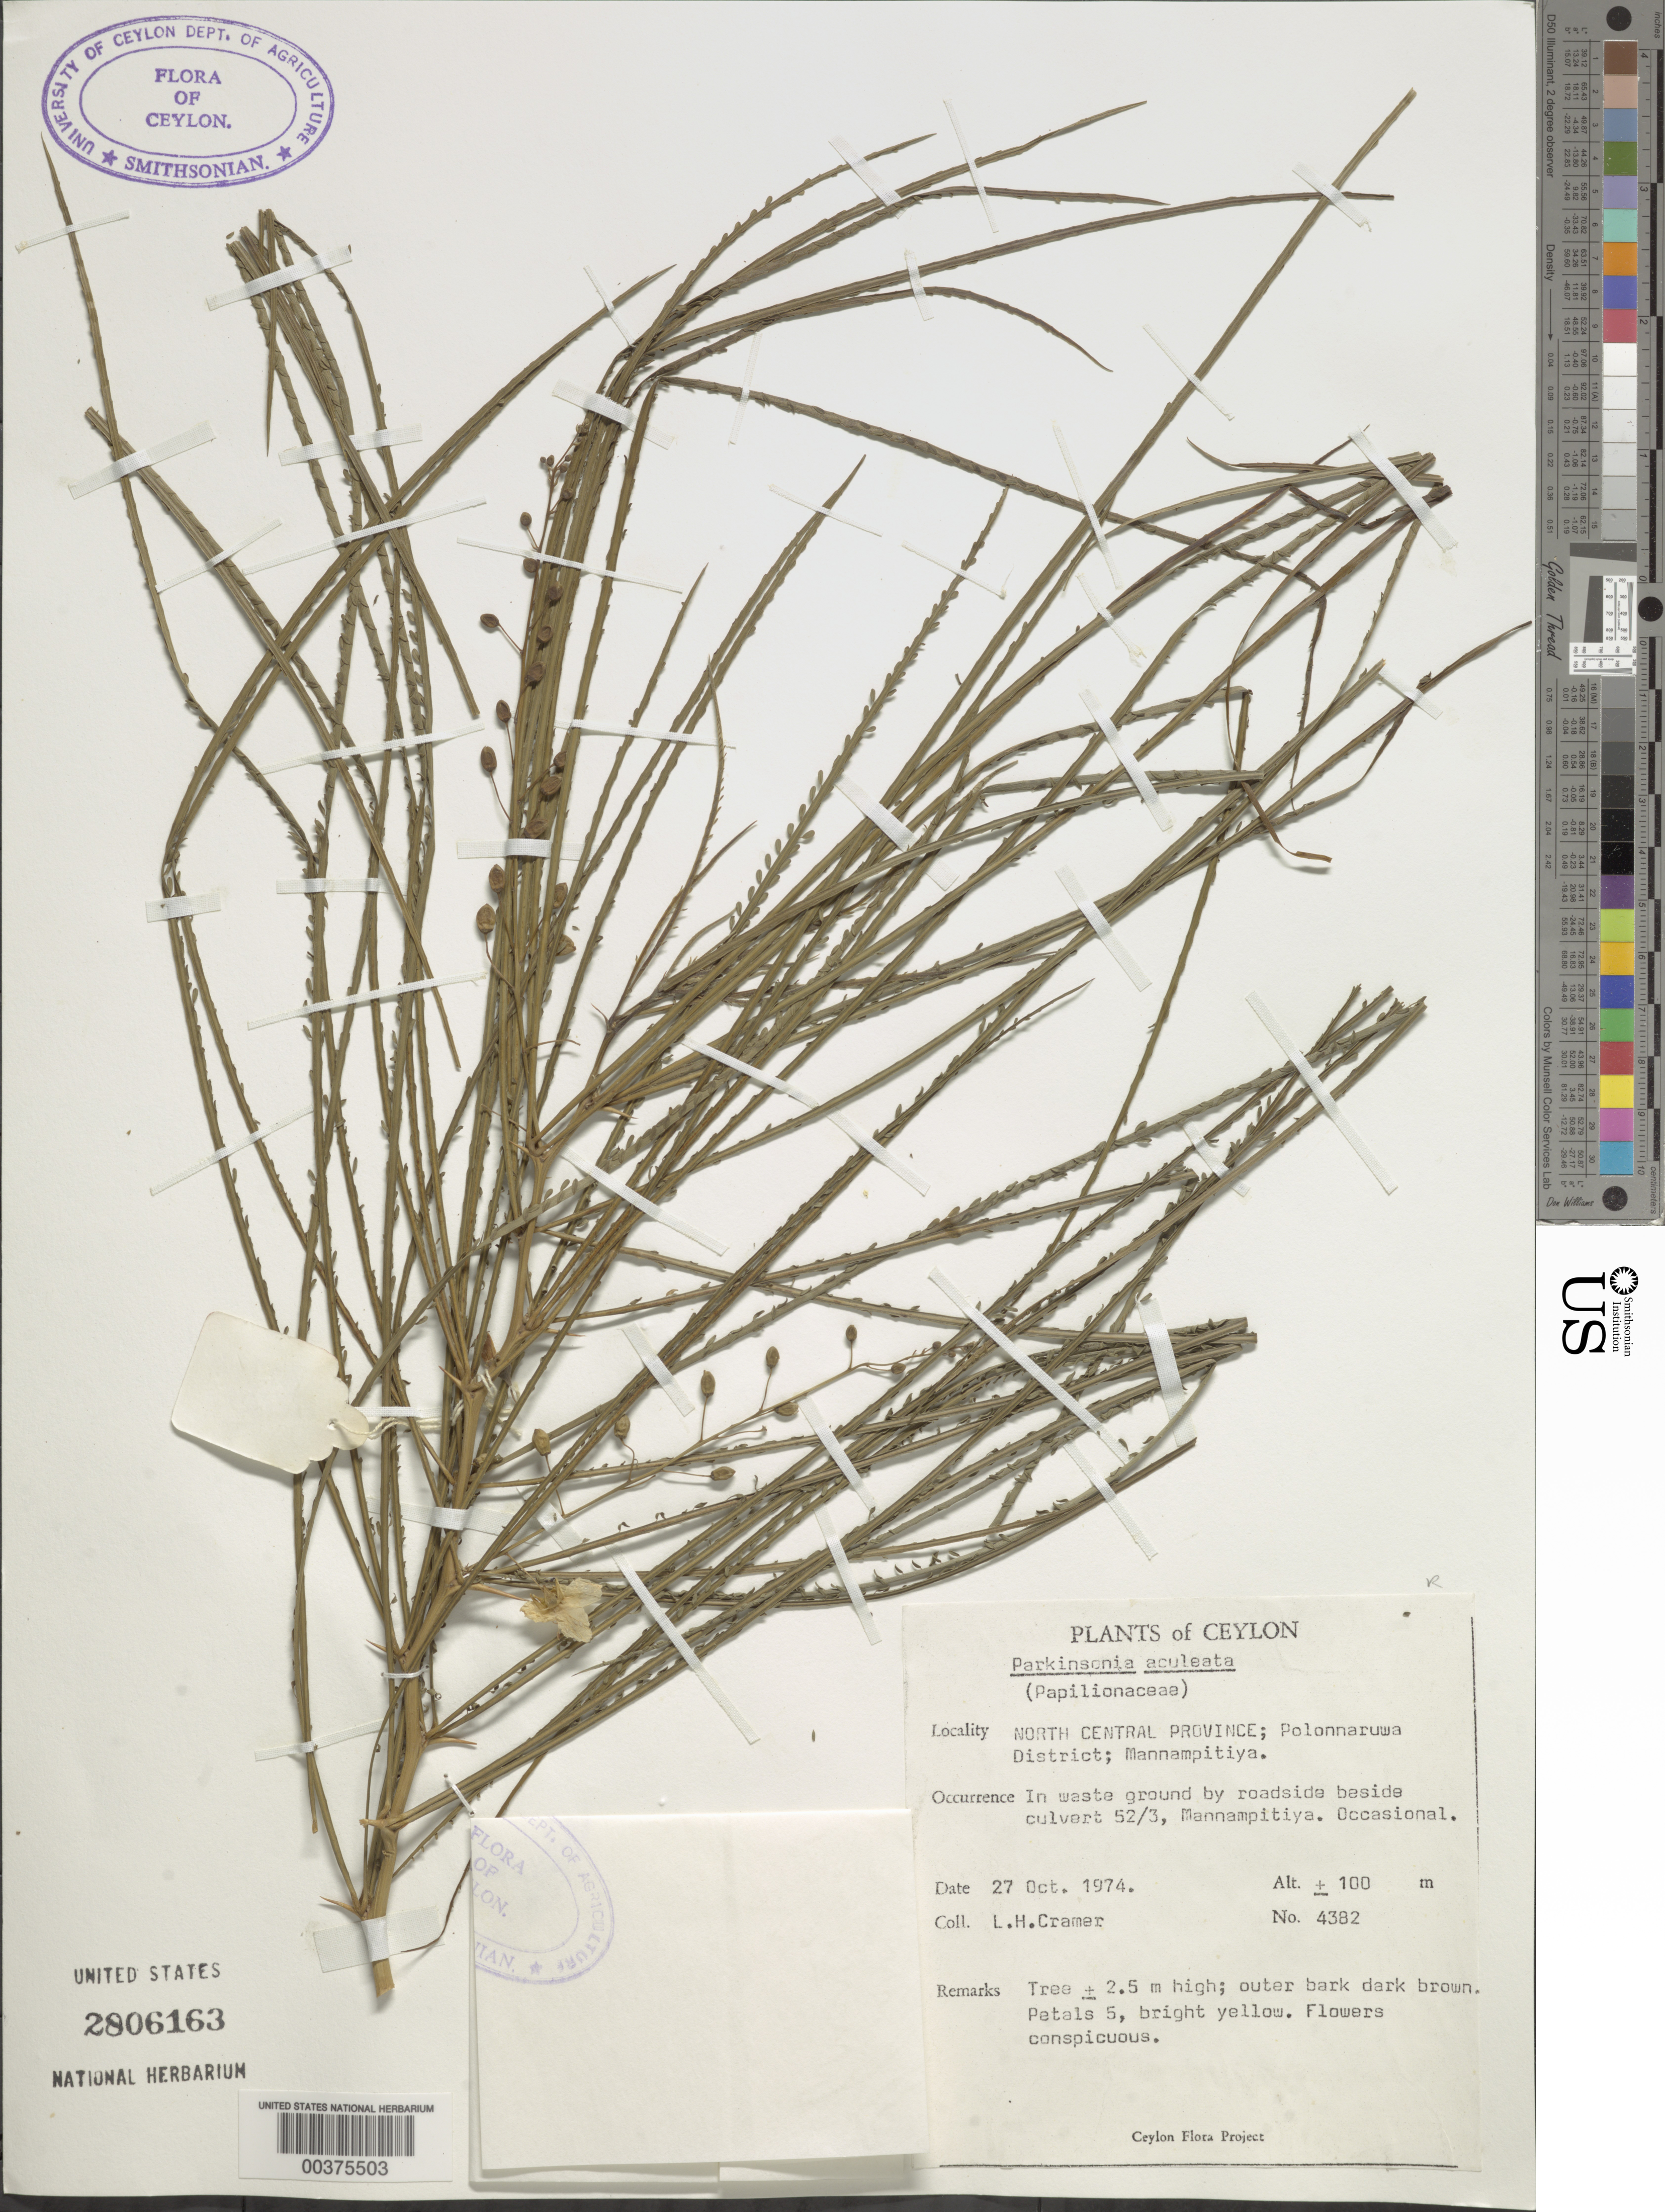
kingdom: Plantae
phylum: Tracheophyta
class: Magnoliopsida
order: Fabales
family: Fabaceae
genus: Parkinsonia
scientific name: Parkinsonia aculeata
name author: L.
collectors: L. H. Cramer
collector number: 4382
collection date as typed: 27 Oct 1974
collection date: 1974-10-27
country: Sri Lanka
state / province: North Central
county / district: Polonnaruwa Dist.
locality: Mannampitiya; beside culvert 52/3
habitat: Waste ground by roadside beside culvert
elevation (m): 100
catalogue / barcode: US 2806163